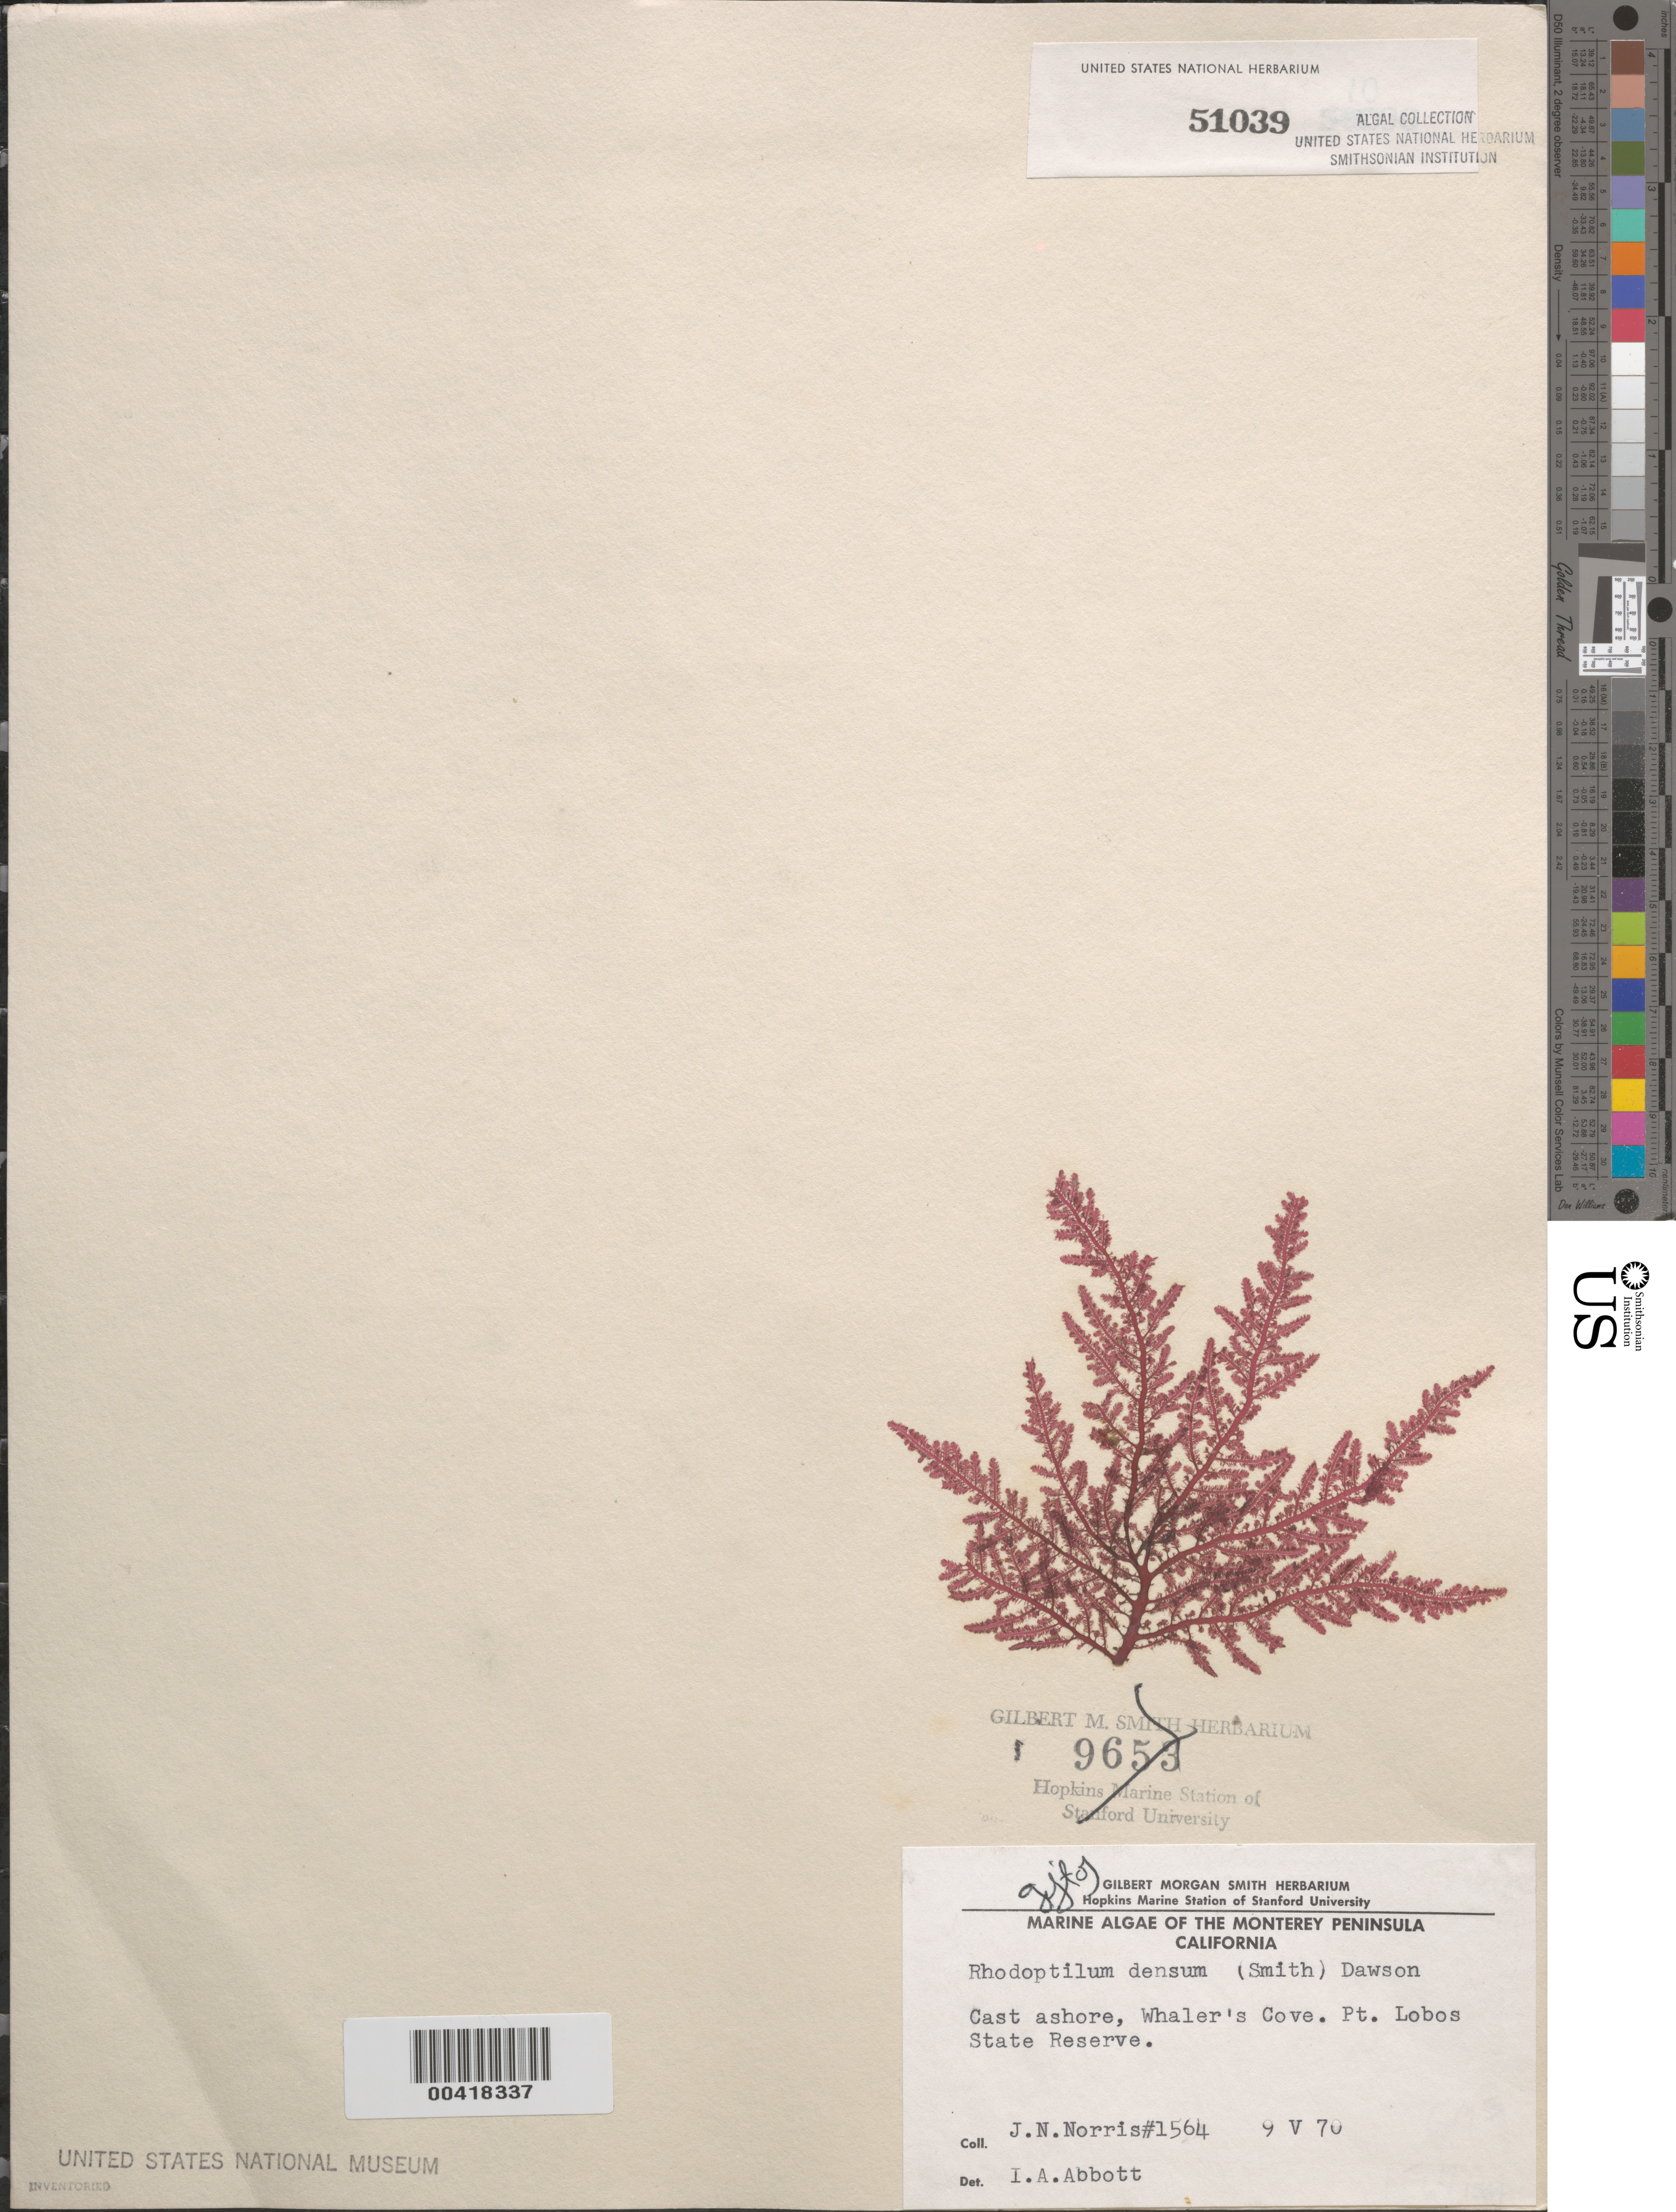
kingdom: Plantae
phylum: Rhodophyta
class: Florideophyceae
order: Ceramiales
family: Dasyaceae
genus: Rhodoptilum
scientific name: Rhodoptilum plumosum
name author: (Harv. & Bail.) Kylin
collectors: J. N. Norris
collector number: JN-1564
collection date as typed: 09 May 1970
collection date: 1970-05-09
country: United States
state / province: California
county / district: Monterey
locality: Whaler's Cove, Point Lobos State Reserve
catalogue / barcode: US 51039